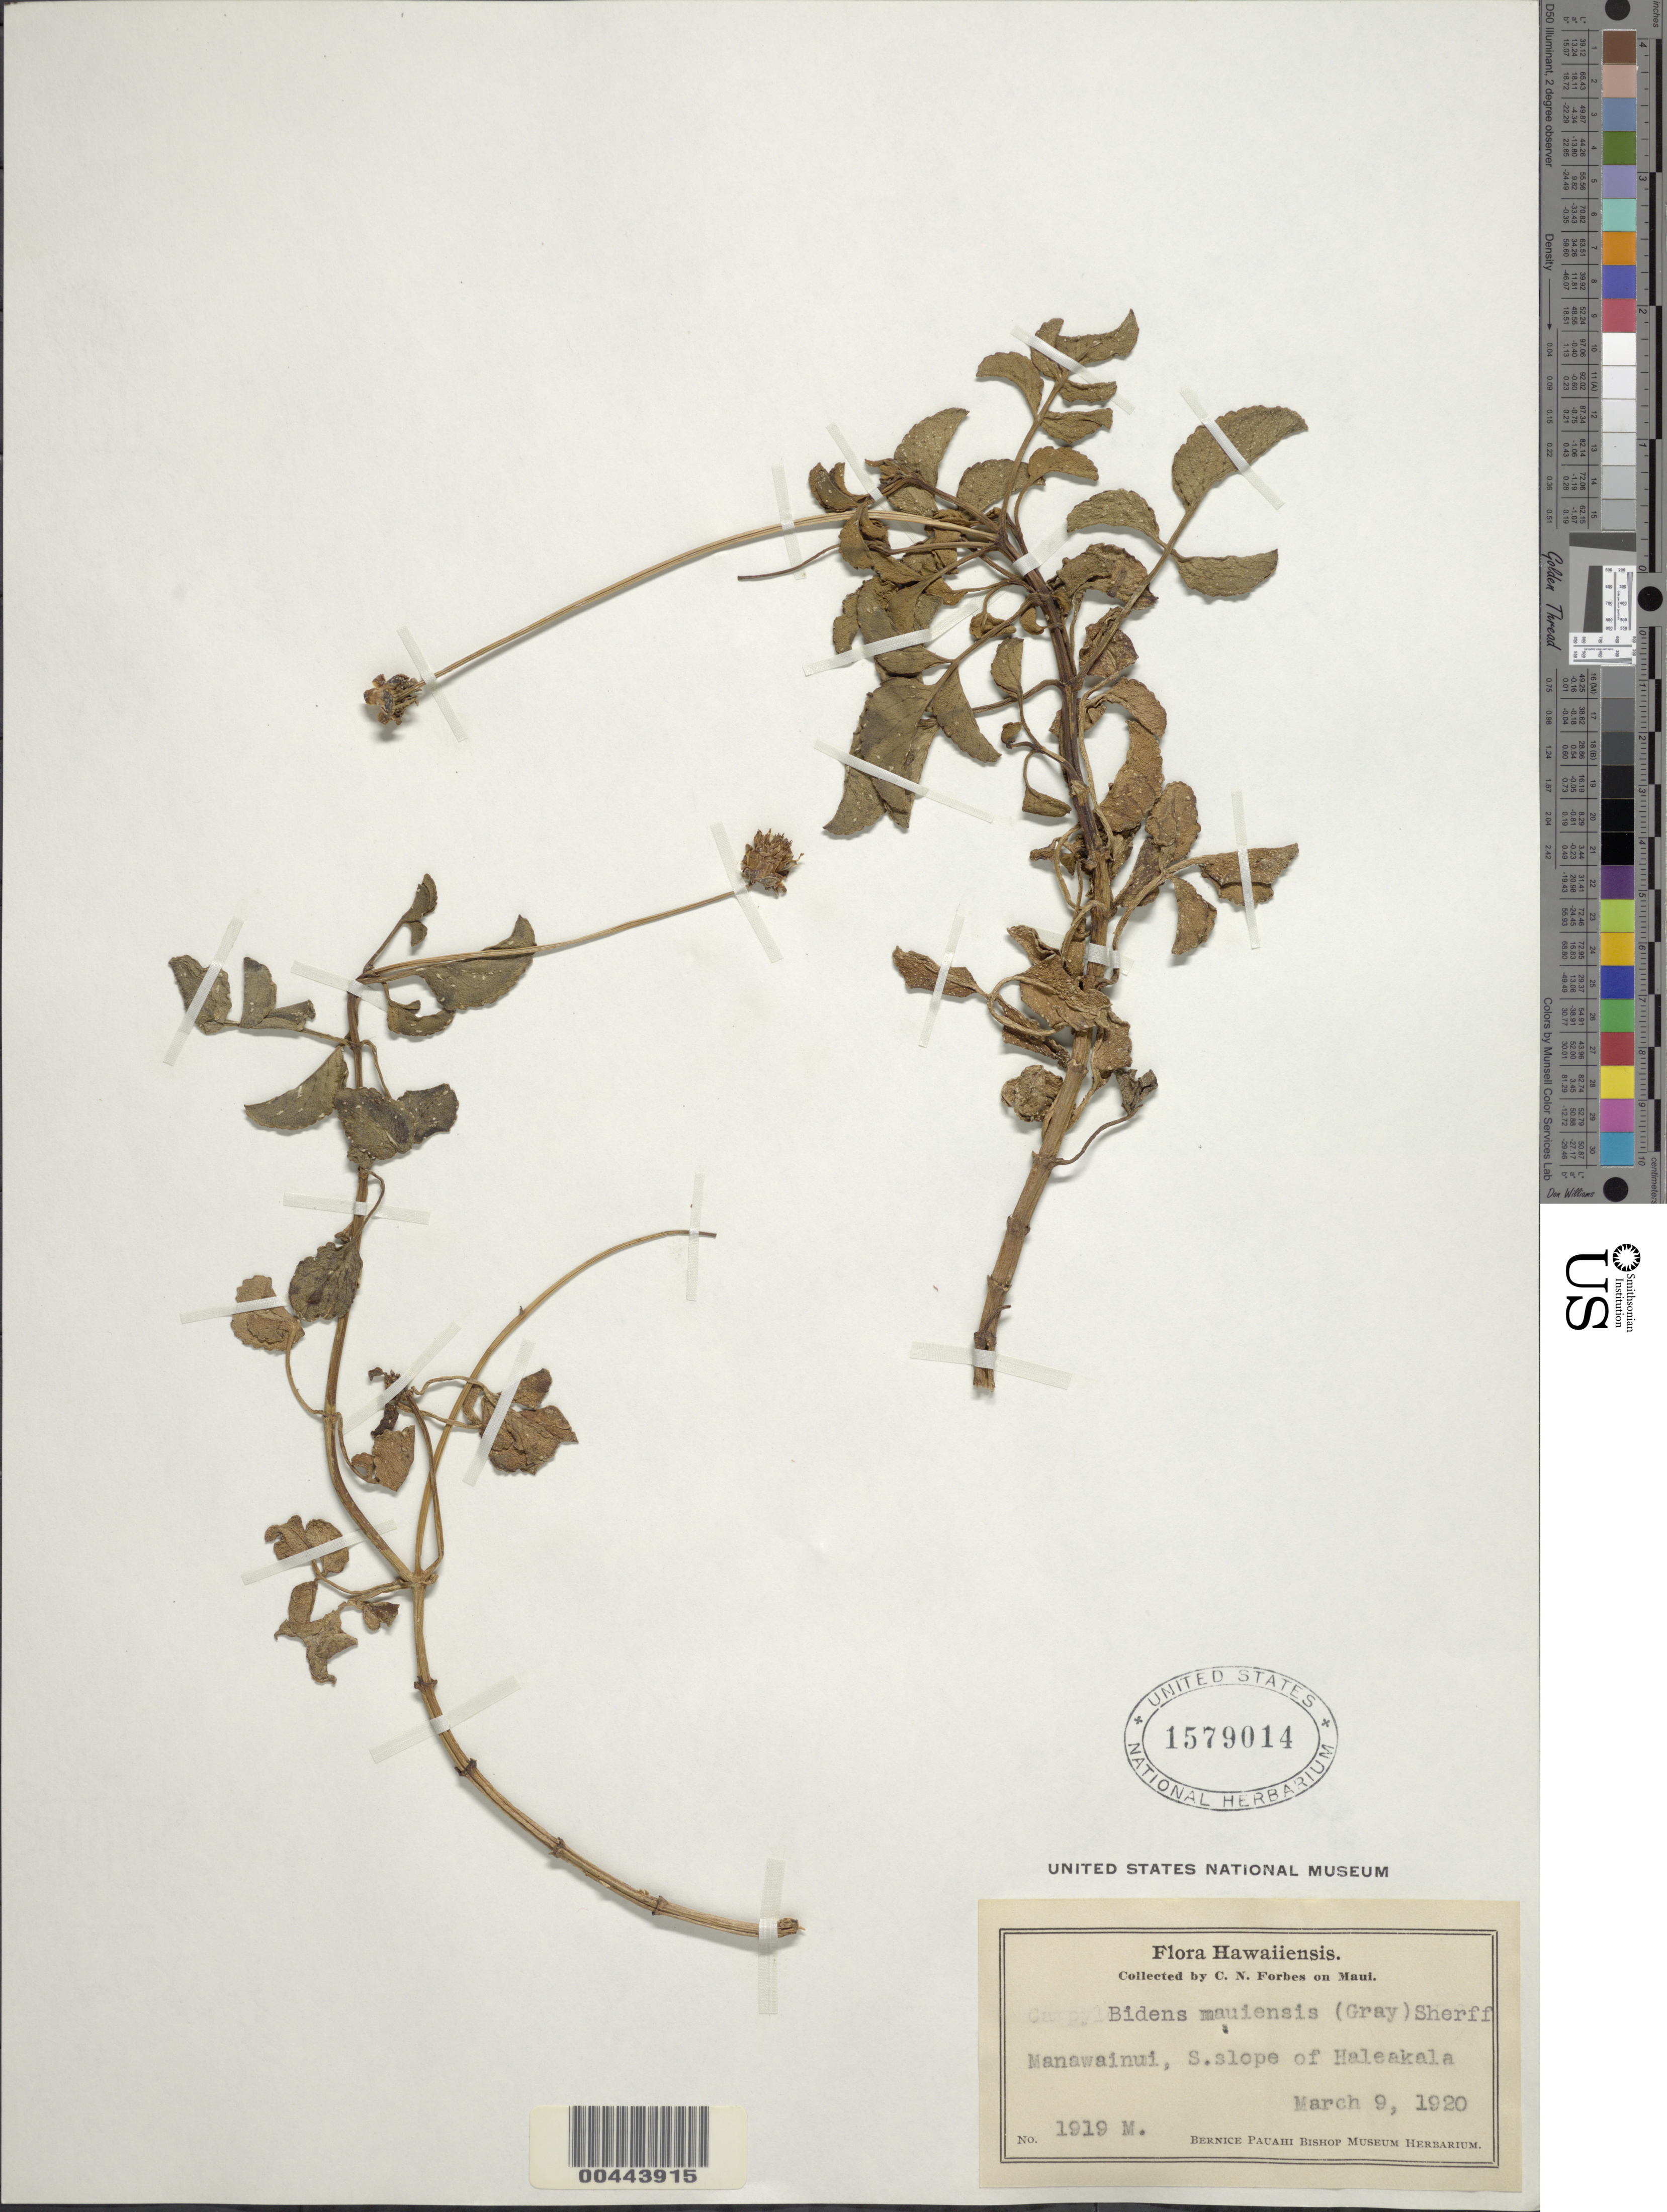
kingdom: Plantae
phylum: Tracheophyta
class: Magnoliopsida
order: Asterales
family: Asteraceae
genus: Bidens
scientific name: Bidens mauiensis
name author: Sherff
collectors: C. N. Forbes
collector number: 1919 M.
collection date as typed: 9 Mar 1920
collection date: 1920-03-09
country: United States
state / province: Hawaii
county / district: Maui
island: Maui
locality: Manawainui, S slope of Haleakala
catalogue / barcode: US 1579014